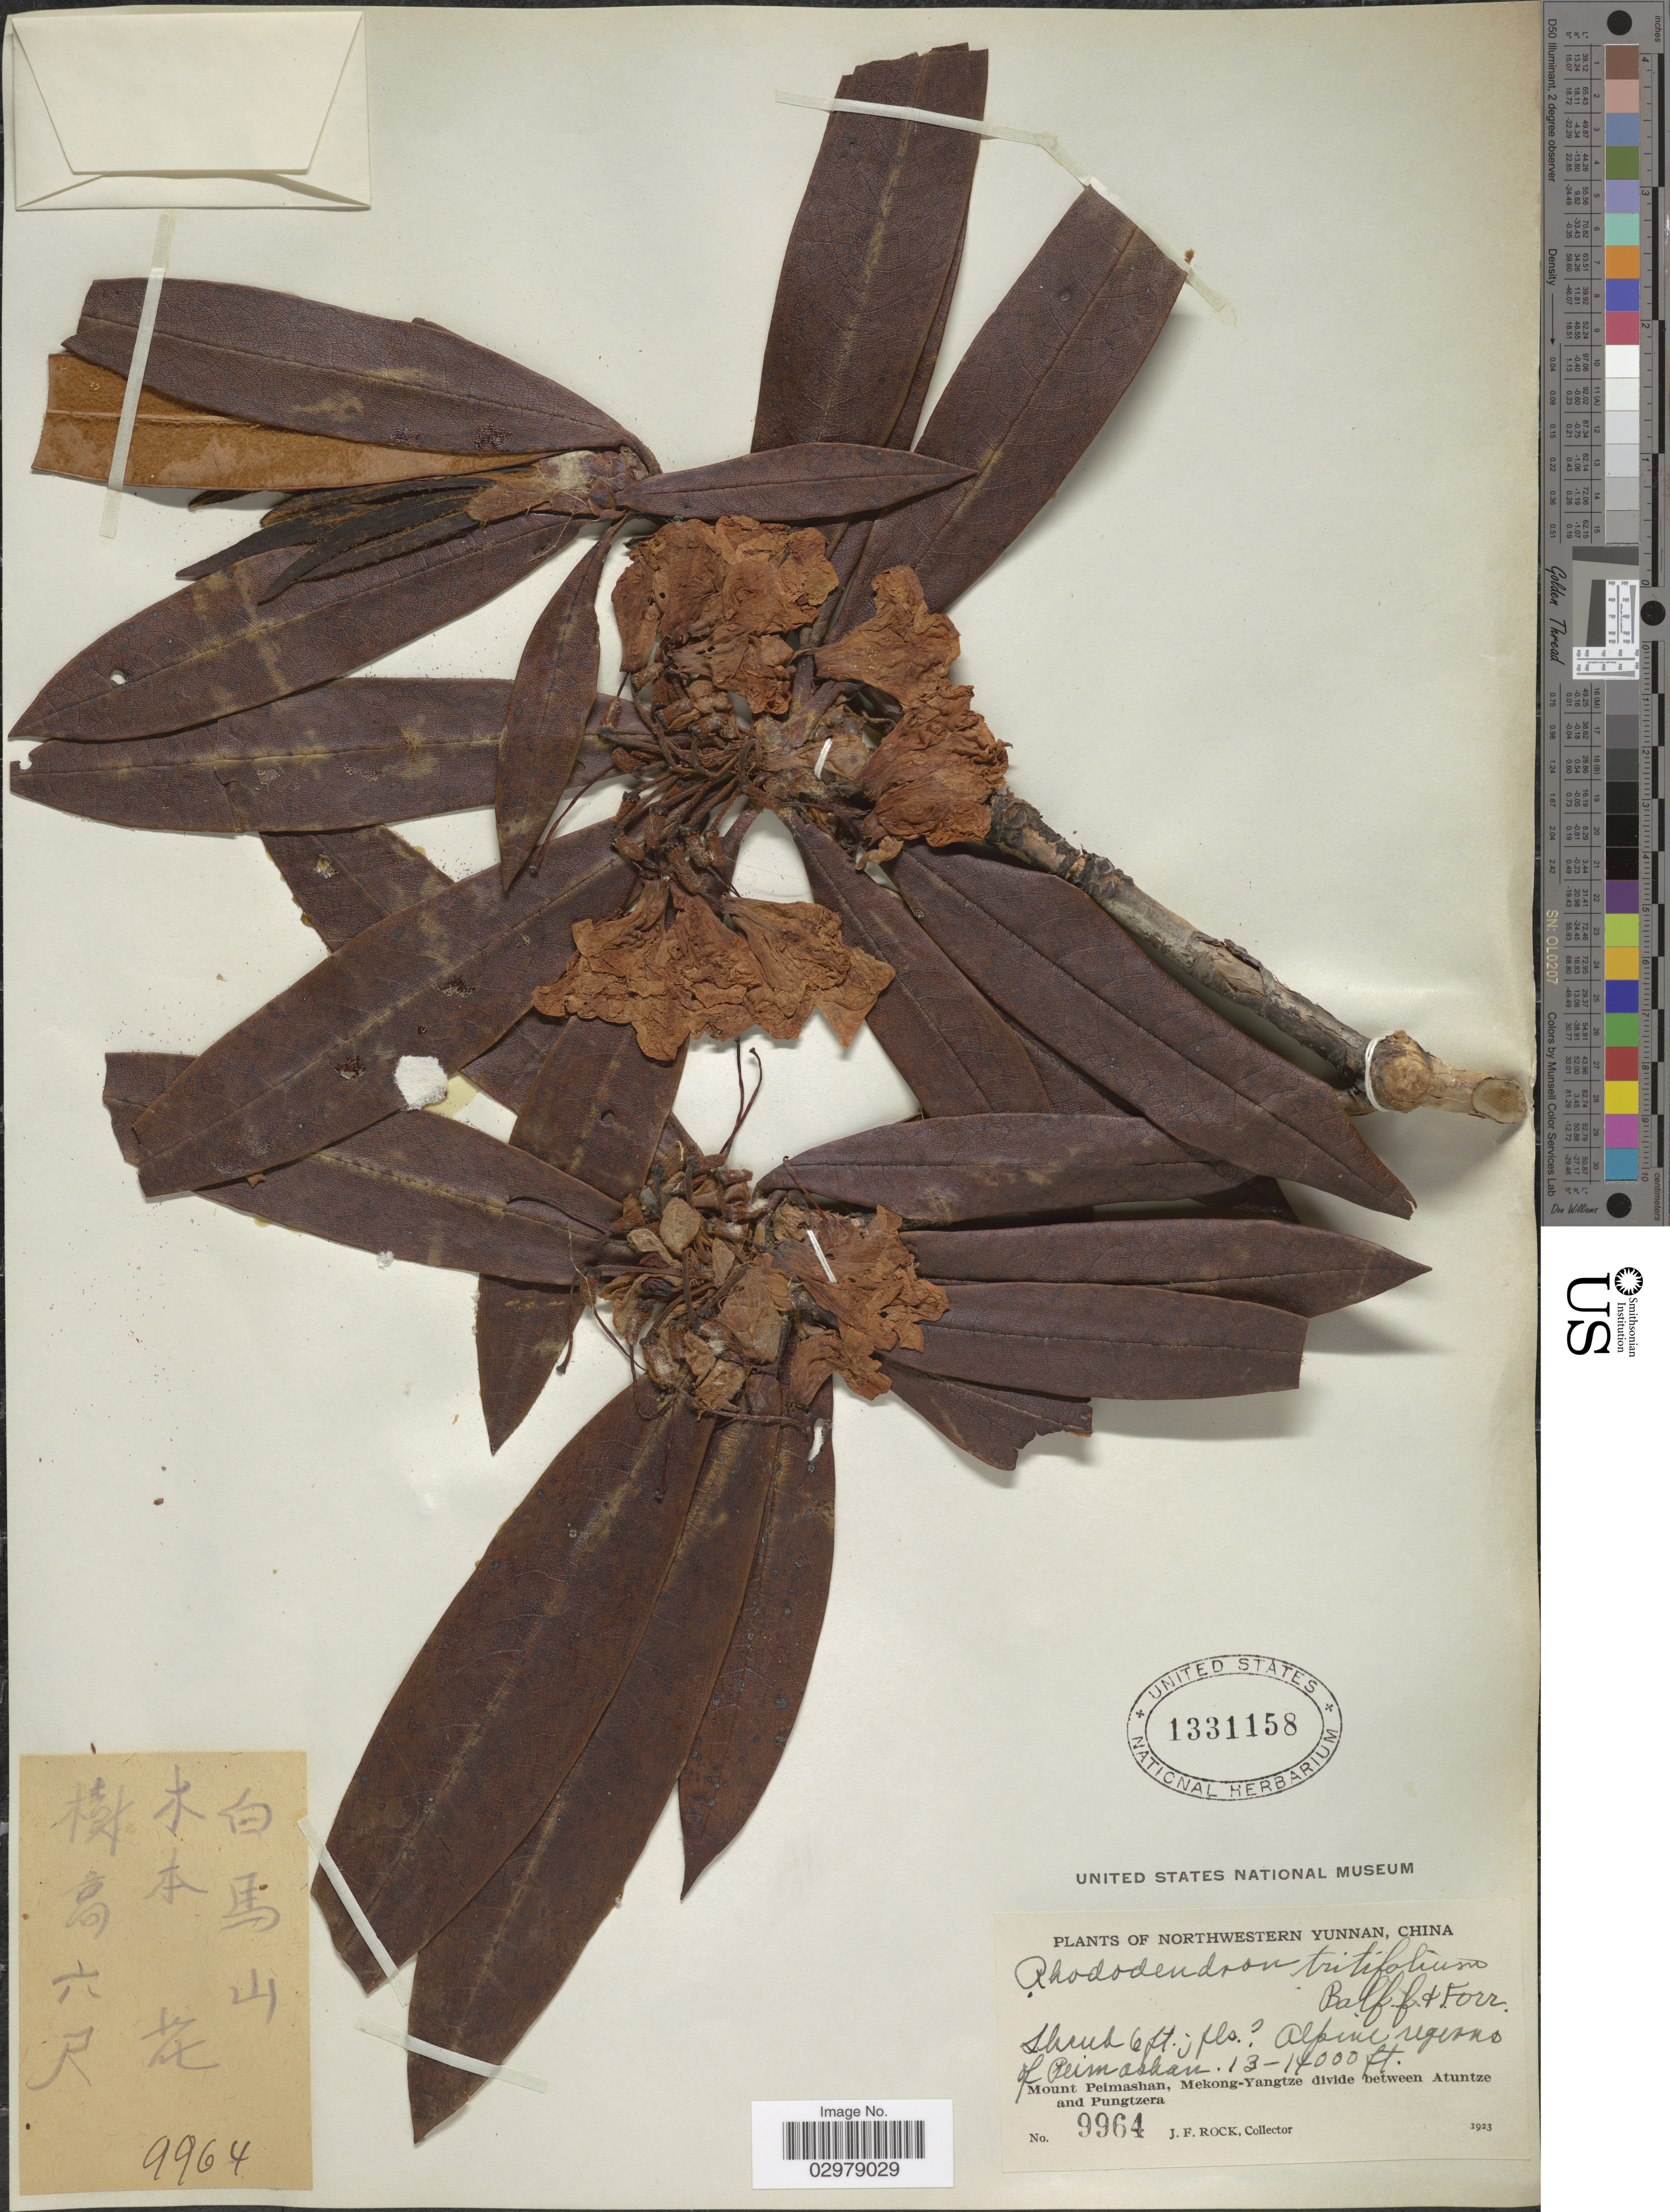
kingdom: Plantae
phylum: Tracheophyta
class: Magnoliopsida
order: Ericales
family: Ericaceae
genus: Rhododendron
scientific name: Rhododendron tritifolium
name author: Balf. f. & Forrest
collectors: J. Rock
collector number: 9964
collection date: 1923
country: China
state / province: Yunnan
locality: Northwestern Yunnan. Alpine regions of Peimashan. Mount Peimashan, Mekong-Yangtze divide between Atuntze and Pungtzera.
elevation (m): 3962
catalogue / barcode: US 1331158